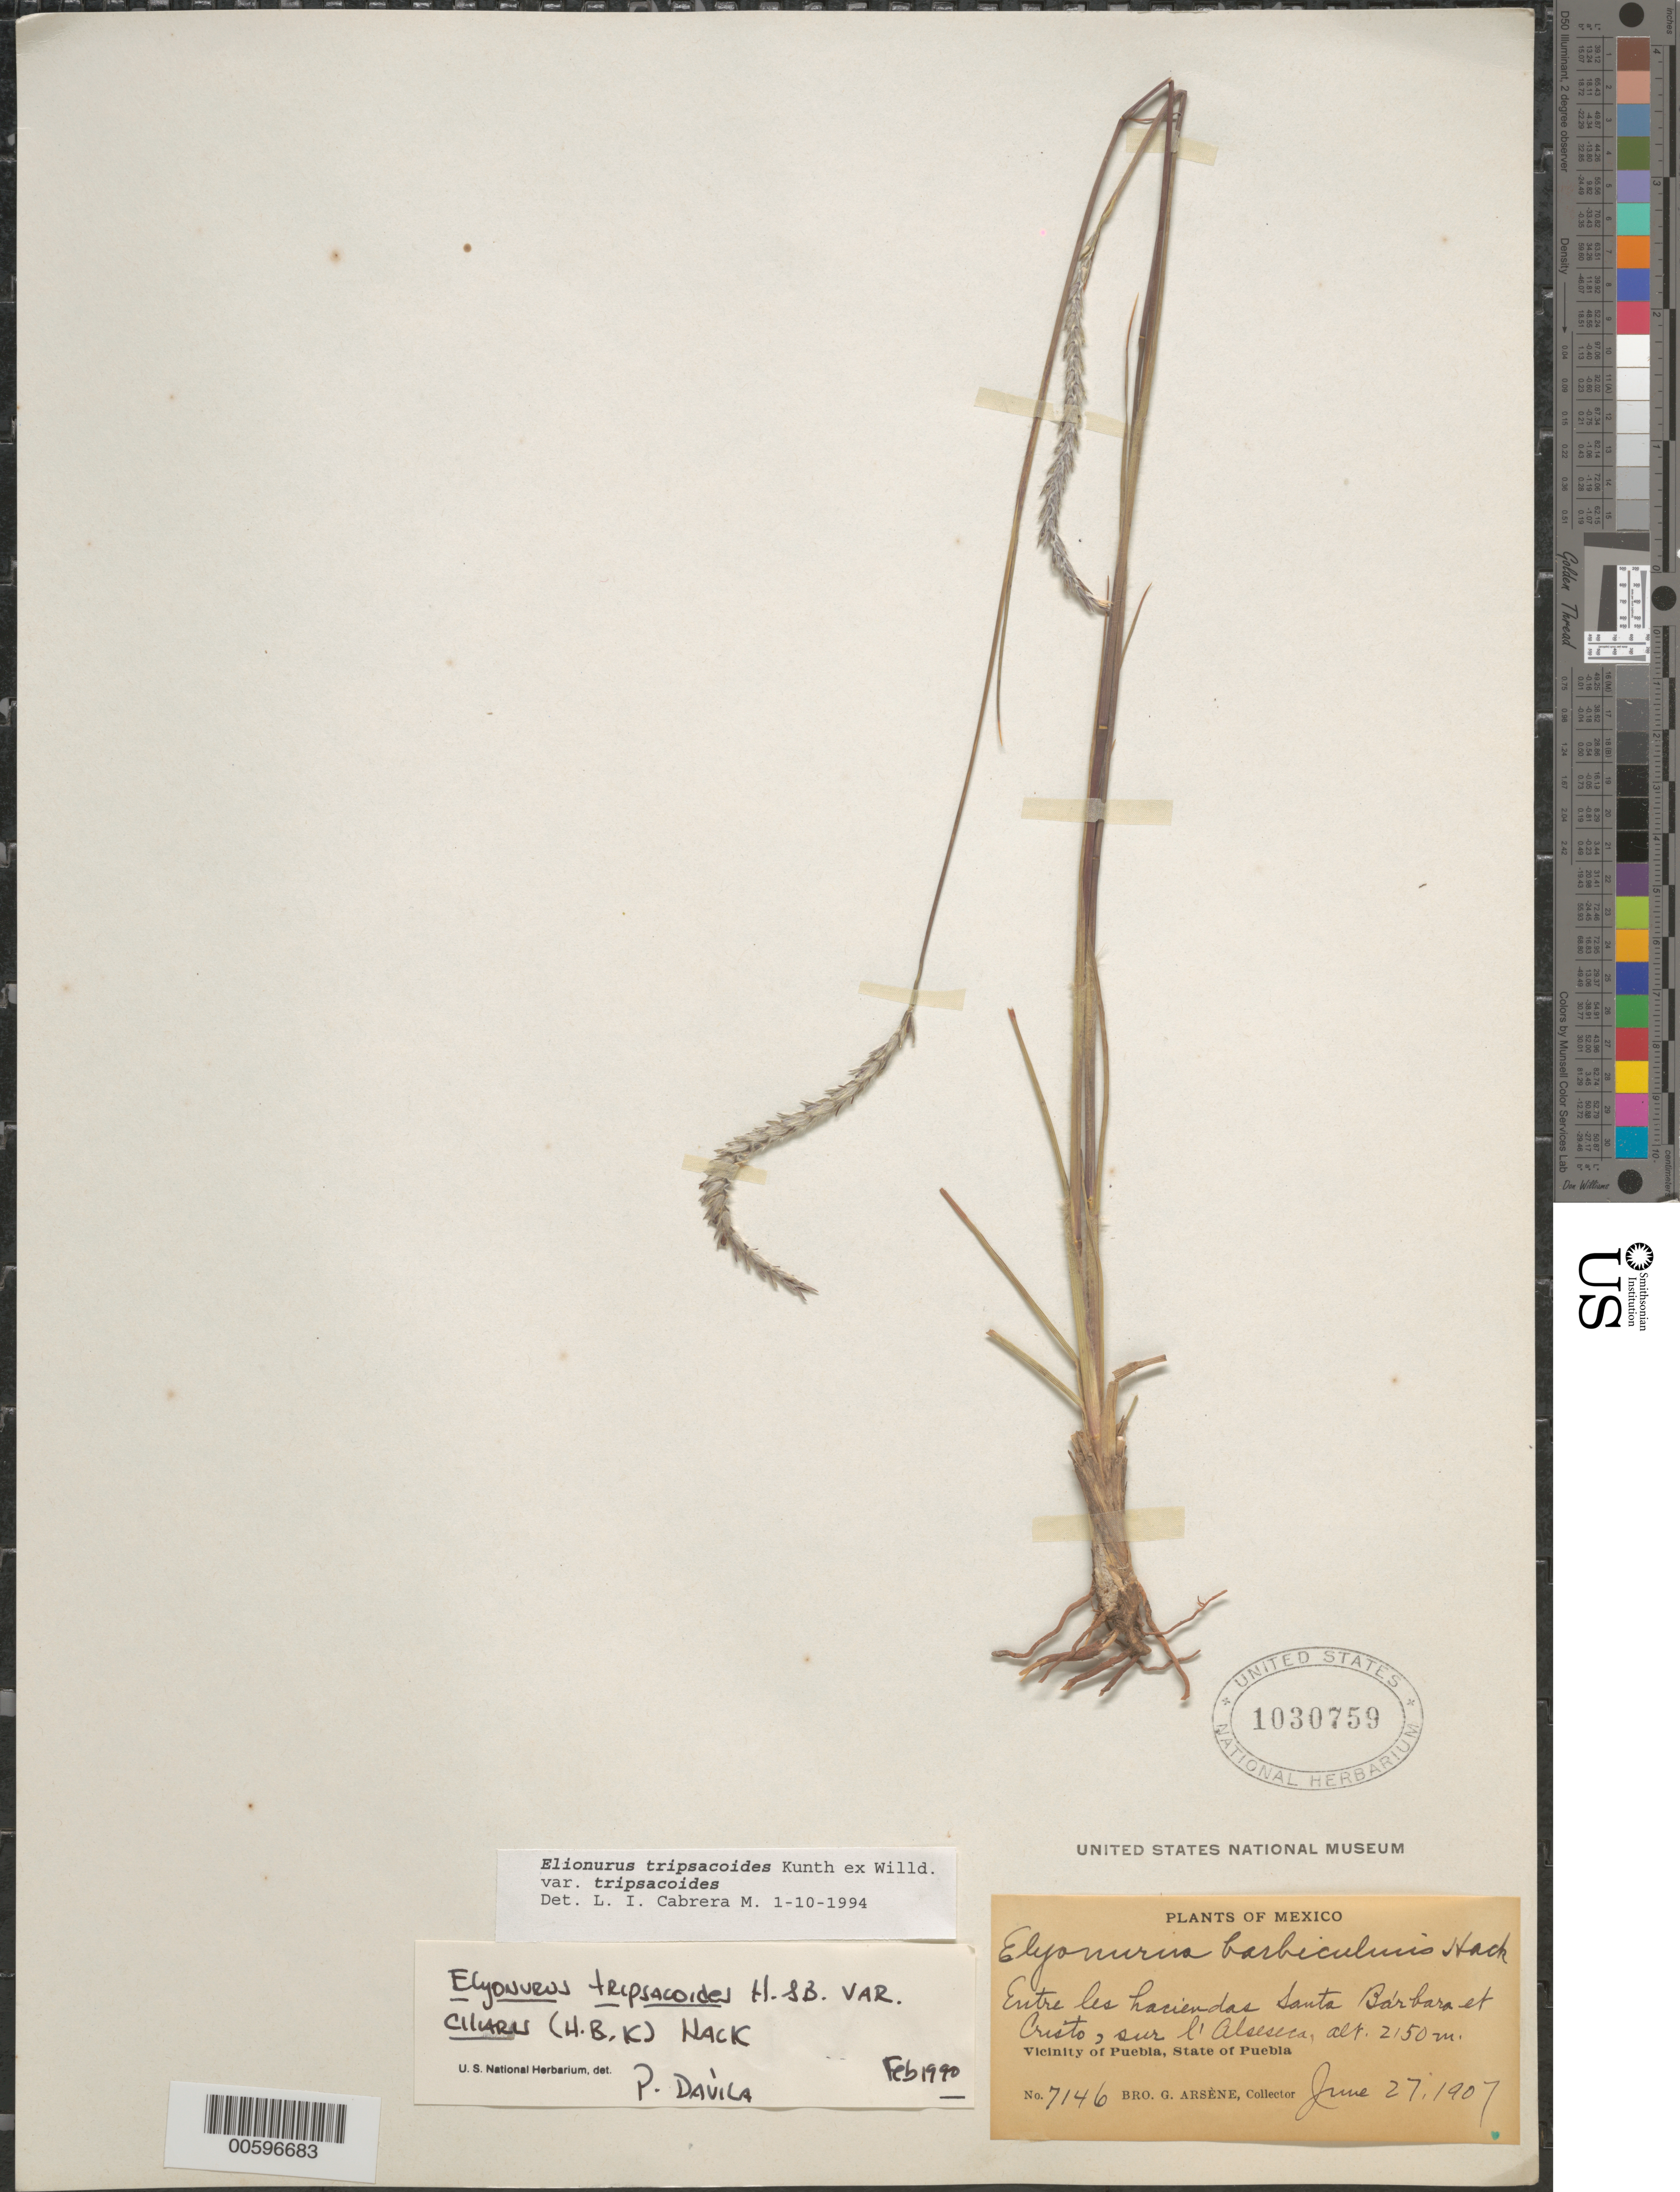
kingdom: Plantae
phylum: Tracheophyta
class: Liliopsida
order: Poales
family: Poaceae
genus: Elionurus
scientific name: Elionurus tripsacoides var. tripsacoides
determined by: Cabrera M., L. I.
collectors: Bro. G. Arsène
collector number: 7146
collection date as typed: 27 Jun 1907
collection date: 1907-06-27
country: Mexico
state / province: Puebla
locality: Vicinity of Puebla, Entre les haciendas Santa Barbara et Cristo, sur l'Alseseca.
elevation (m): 2150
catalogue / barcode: US 1030759